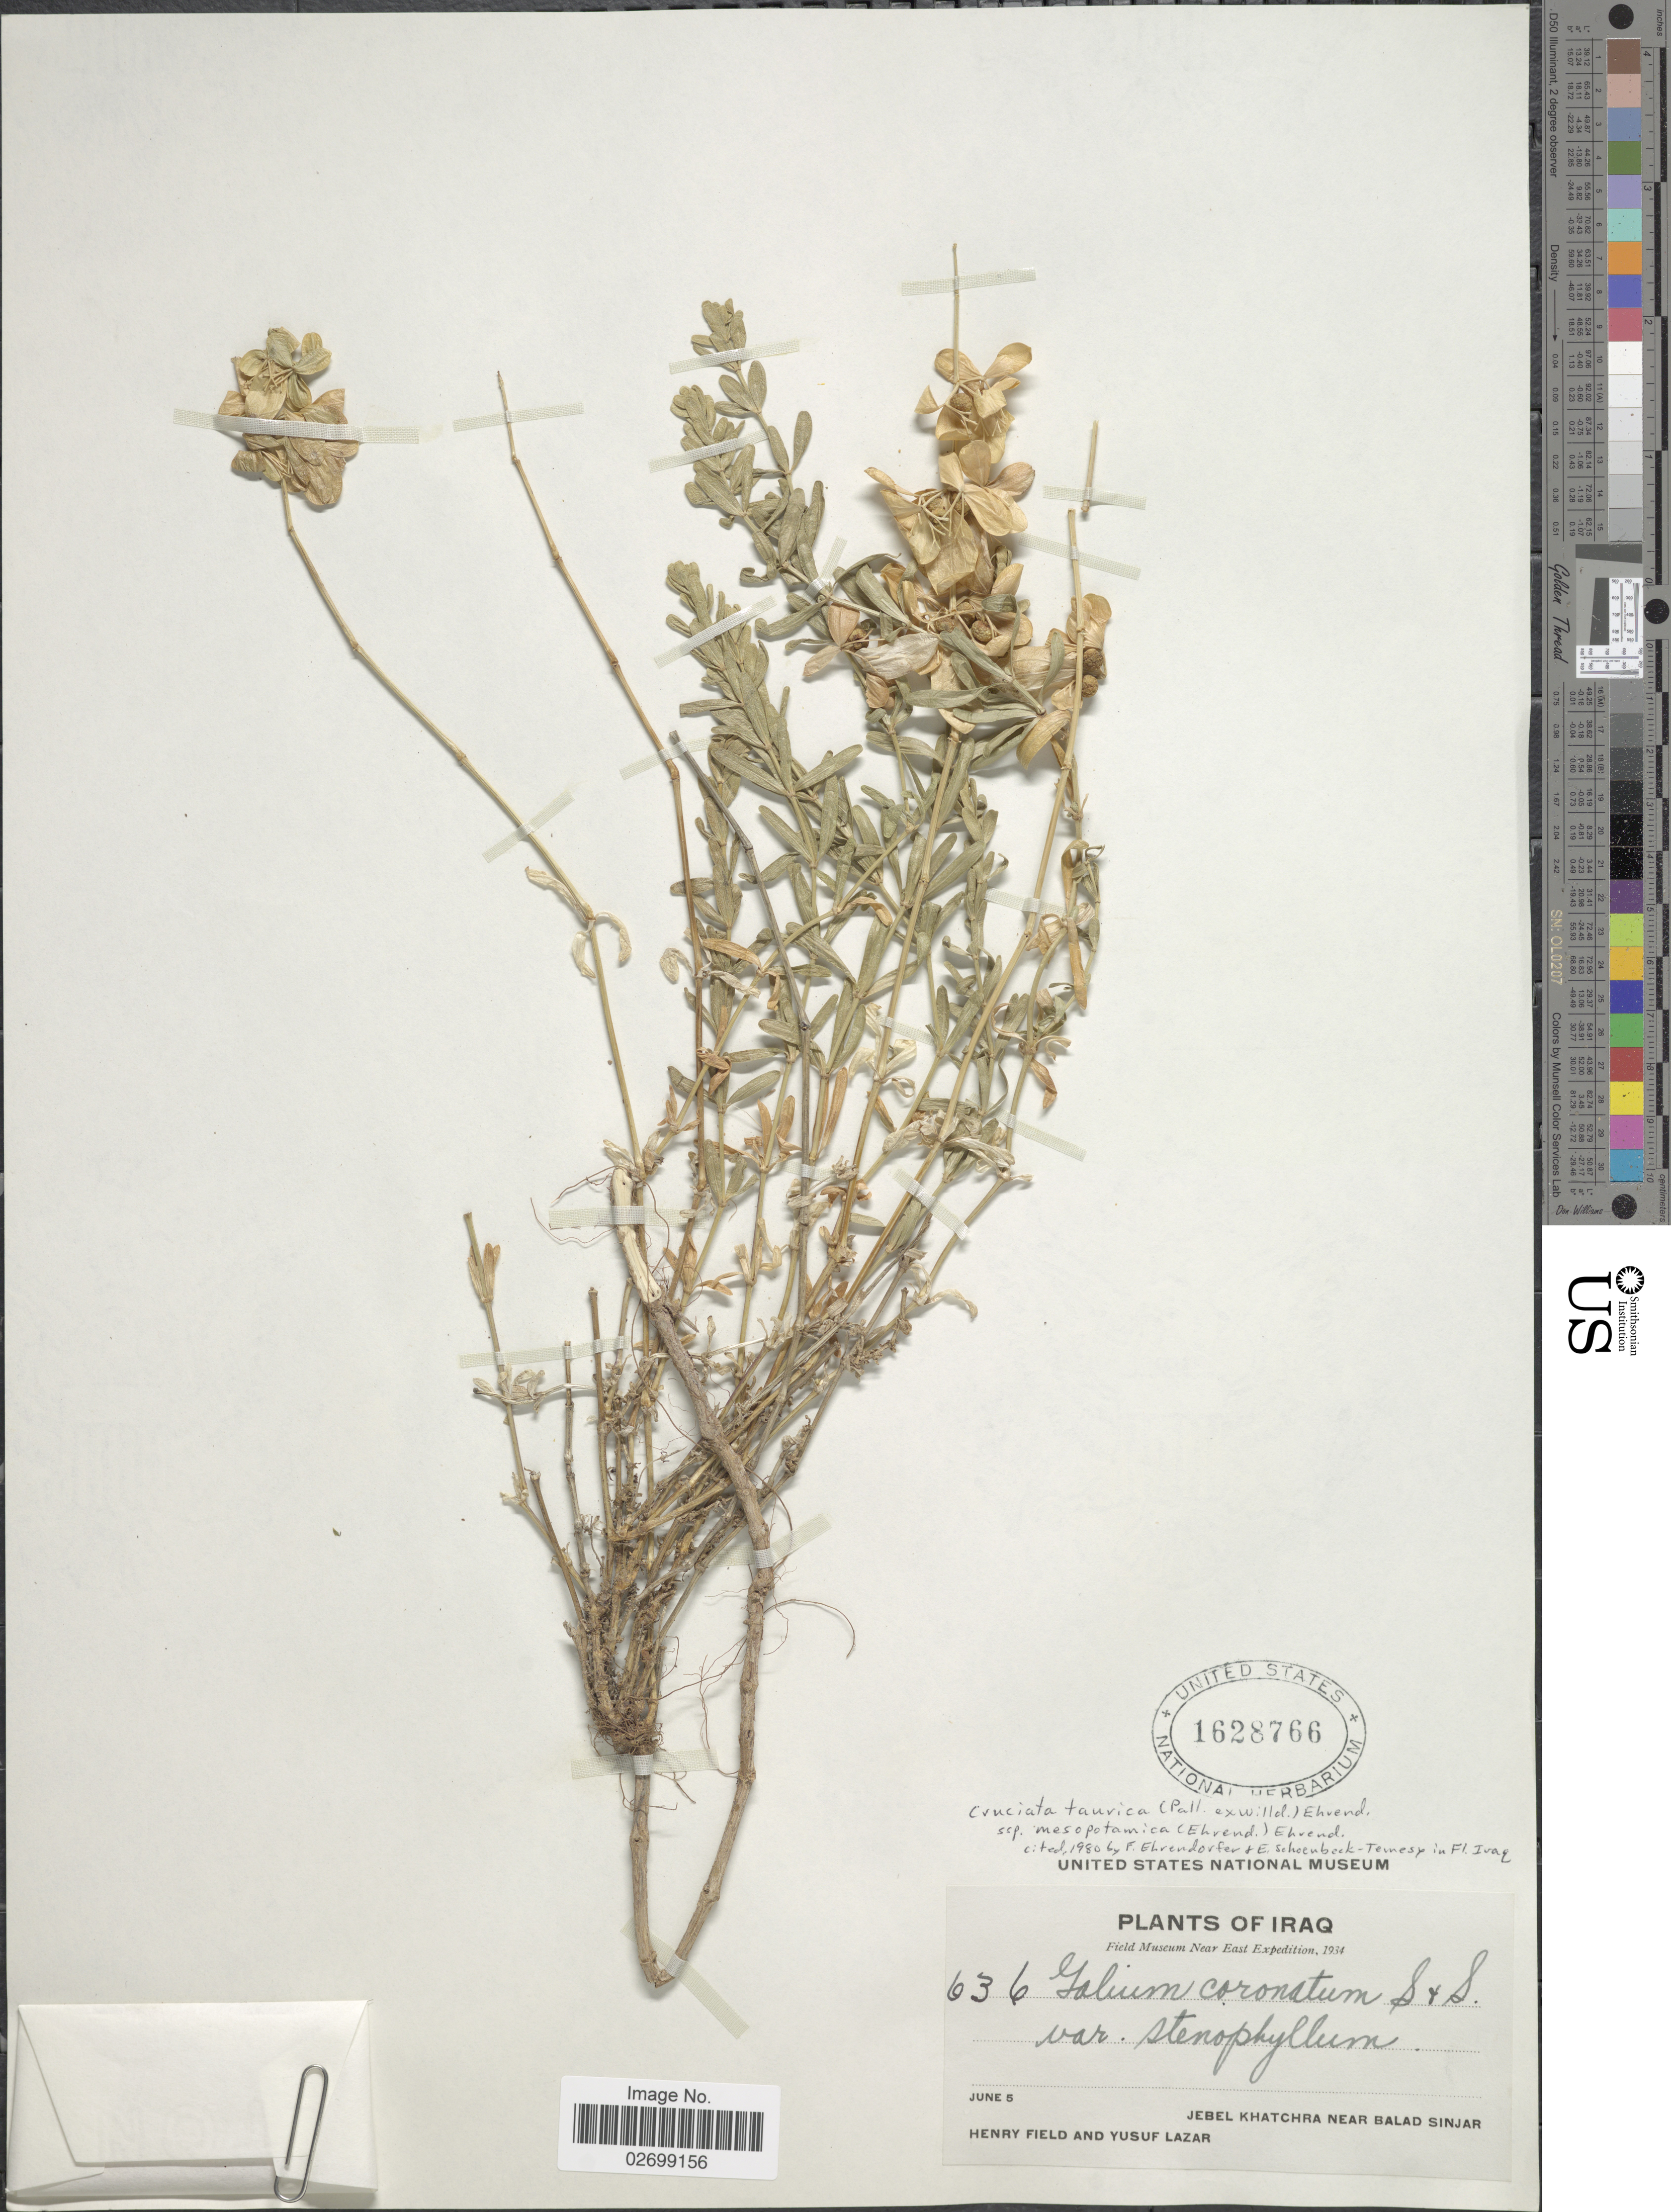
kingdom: Plantae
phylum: Tracheophyta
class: Magnoliopsida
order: Gentianales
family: Rubiaceae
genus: Cruciata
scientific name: Cruciata taurica subsp. mesopotamica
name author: (Ehrend.) Ehrend.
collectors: H. Field & Y. Lazar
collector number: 636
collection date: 1934-06-05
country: Iraq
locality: Jebel Katchra near Balad Sinjar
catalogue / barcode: US 1628766